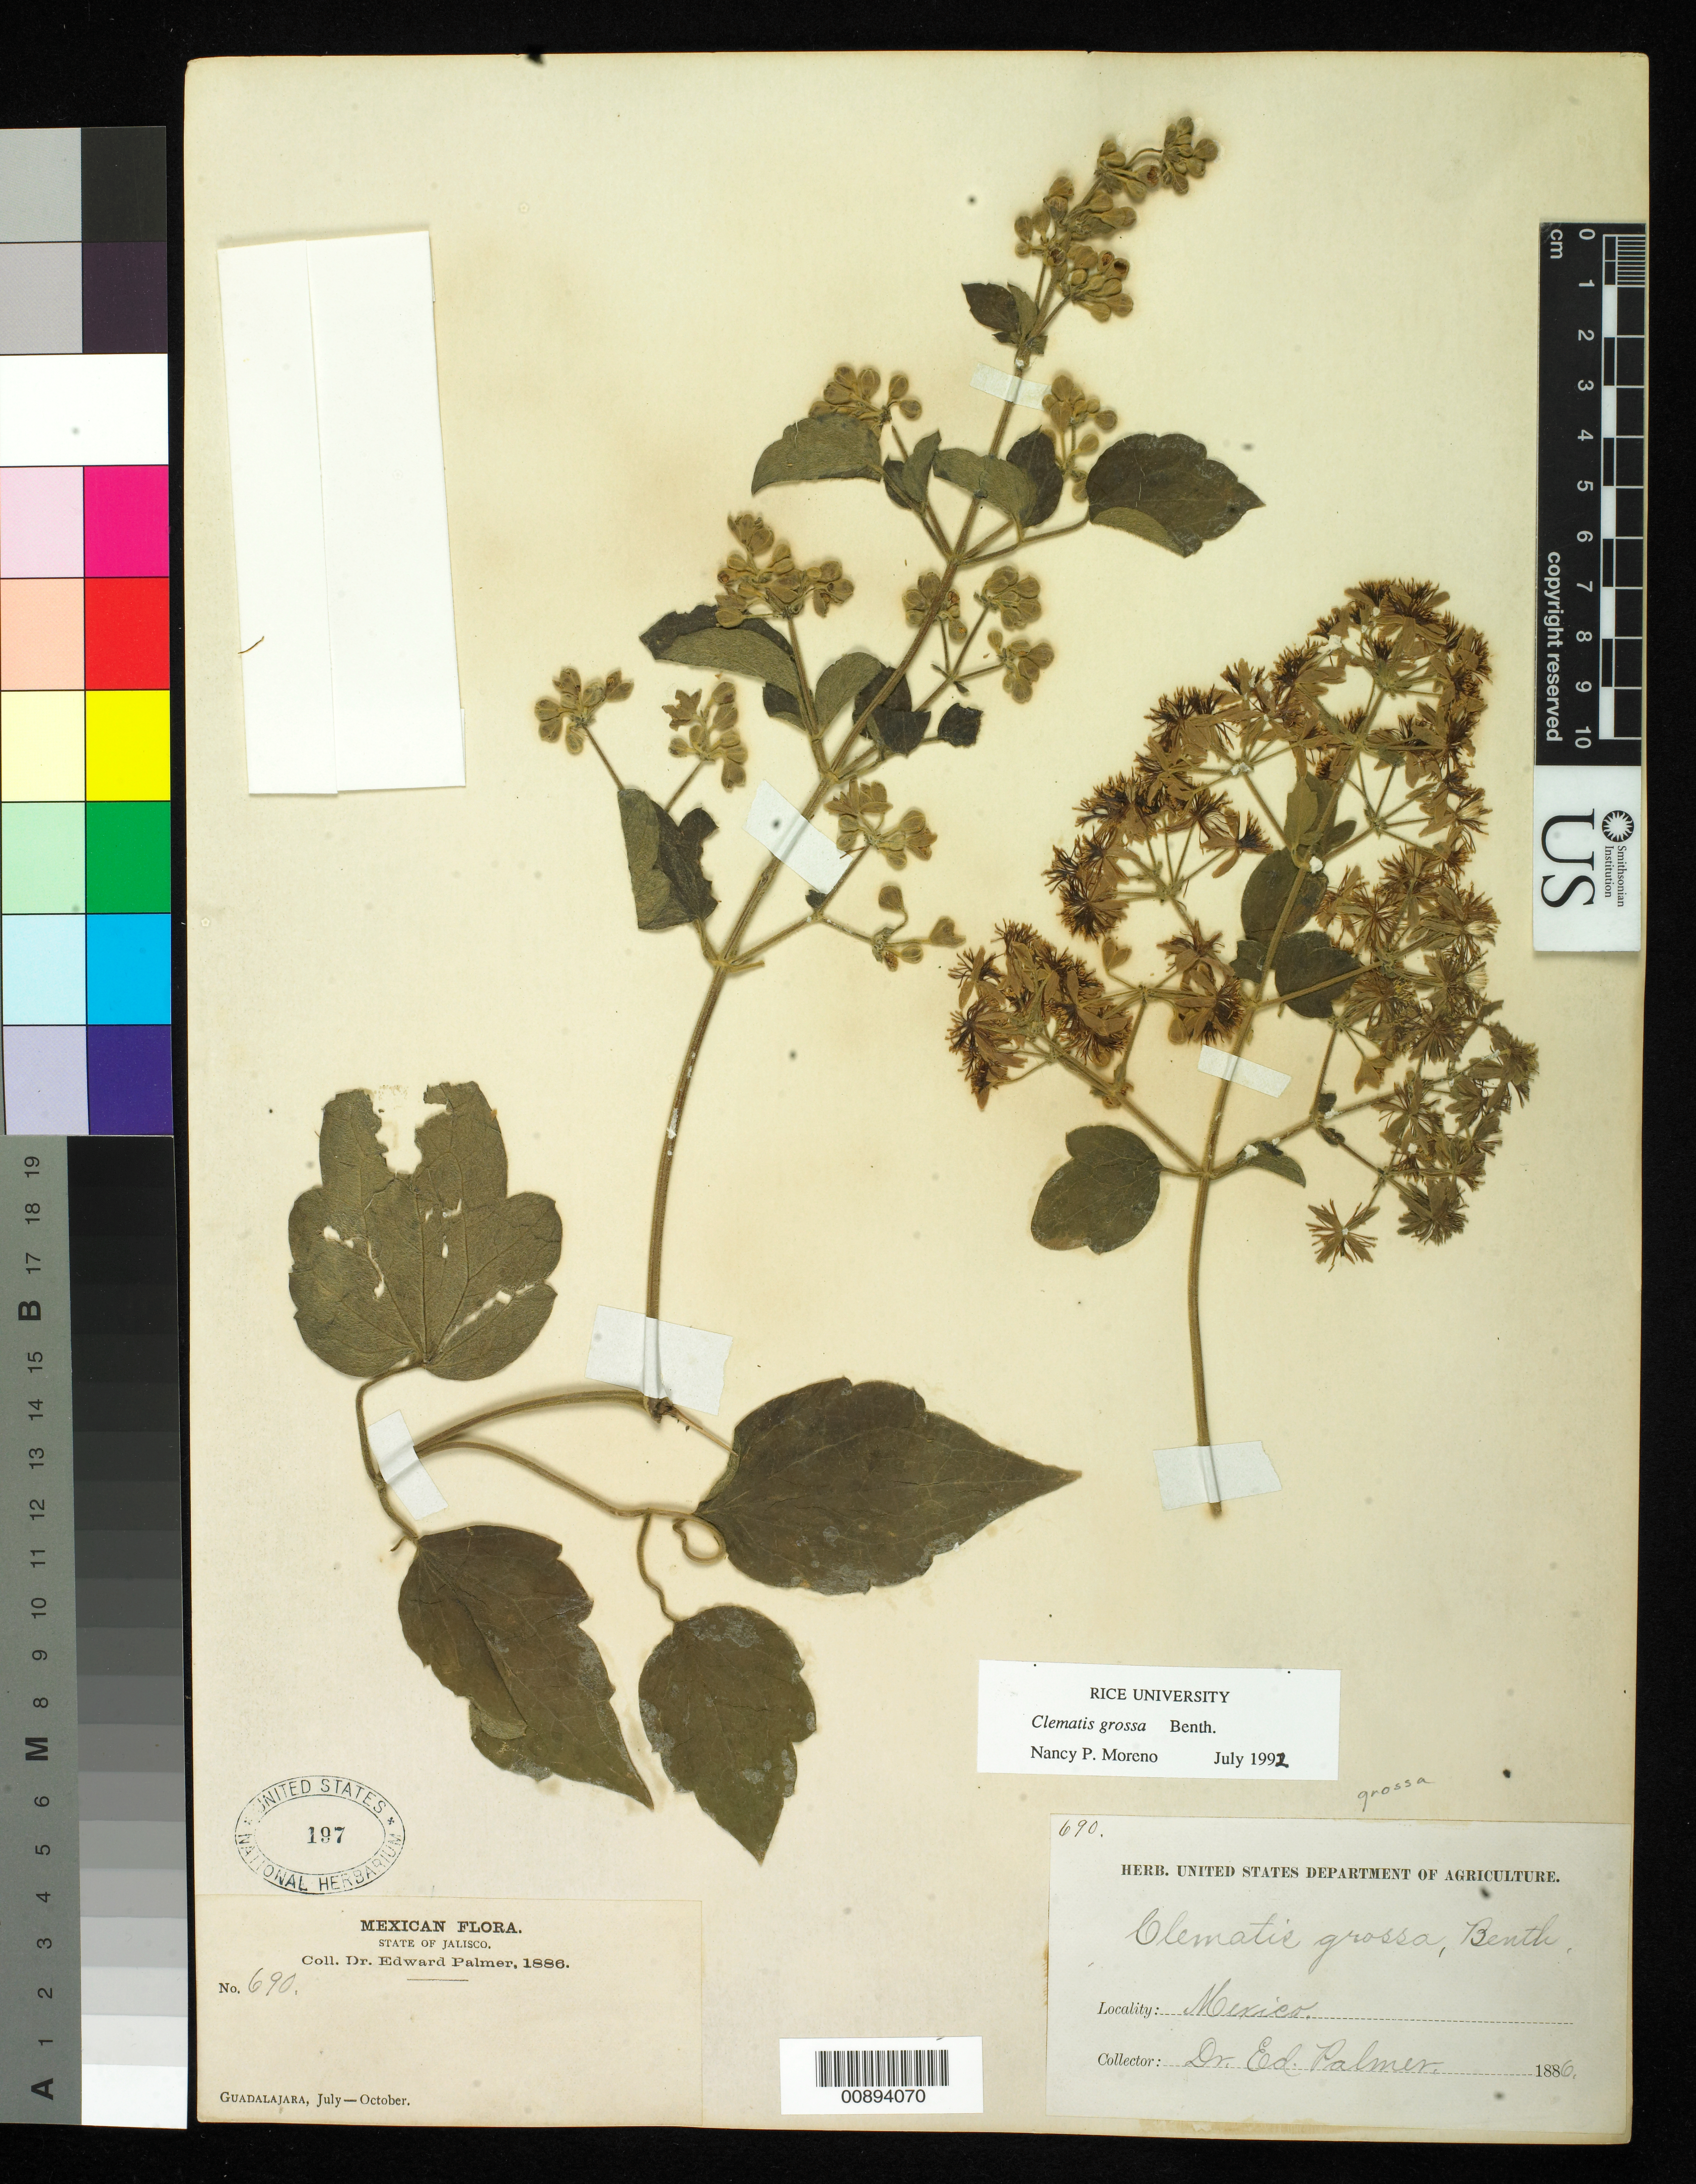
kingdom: Plantae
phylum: Tracheophyta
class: Magnoliopsida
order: Ranunculales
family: Ranunculaceae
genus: Clematis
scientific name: Clematis grossa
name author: Benth.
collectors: E. Palmer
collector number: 690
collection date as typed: Jul 1886 to -- Oct 1886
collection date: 1886-07/1886-10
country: Mexico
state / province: Jalisco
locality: Guadalajara, Jalisco.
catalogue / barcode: US 197